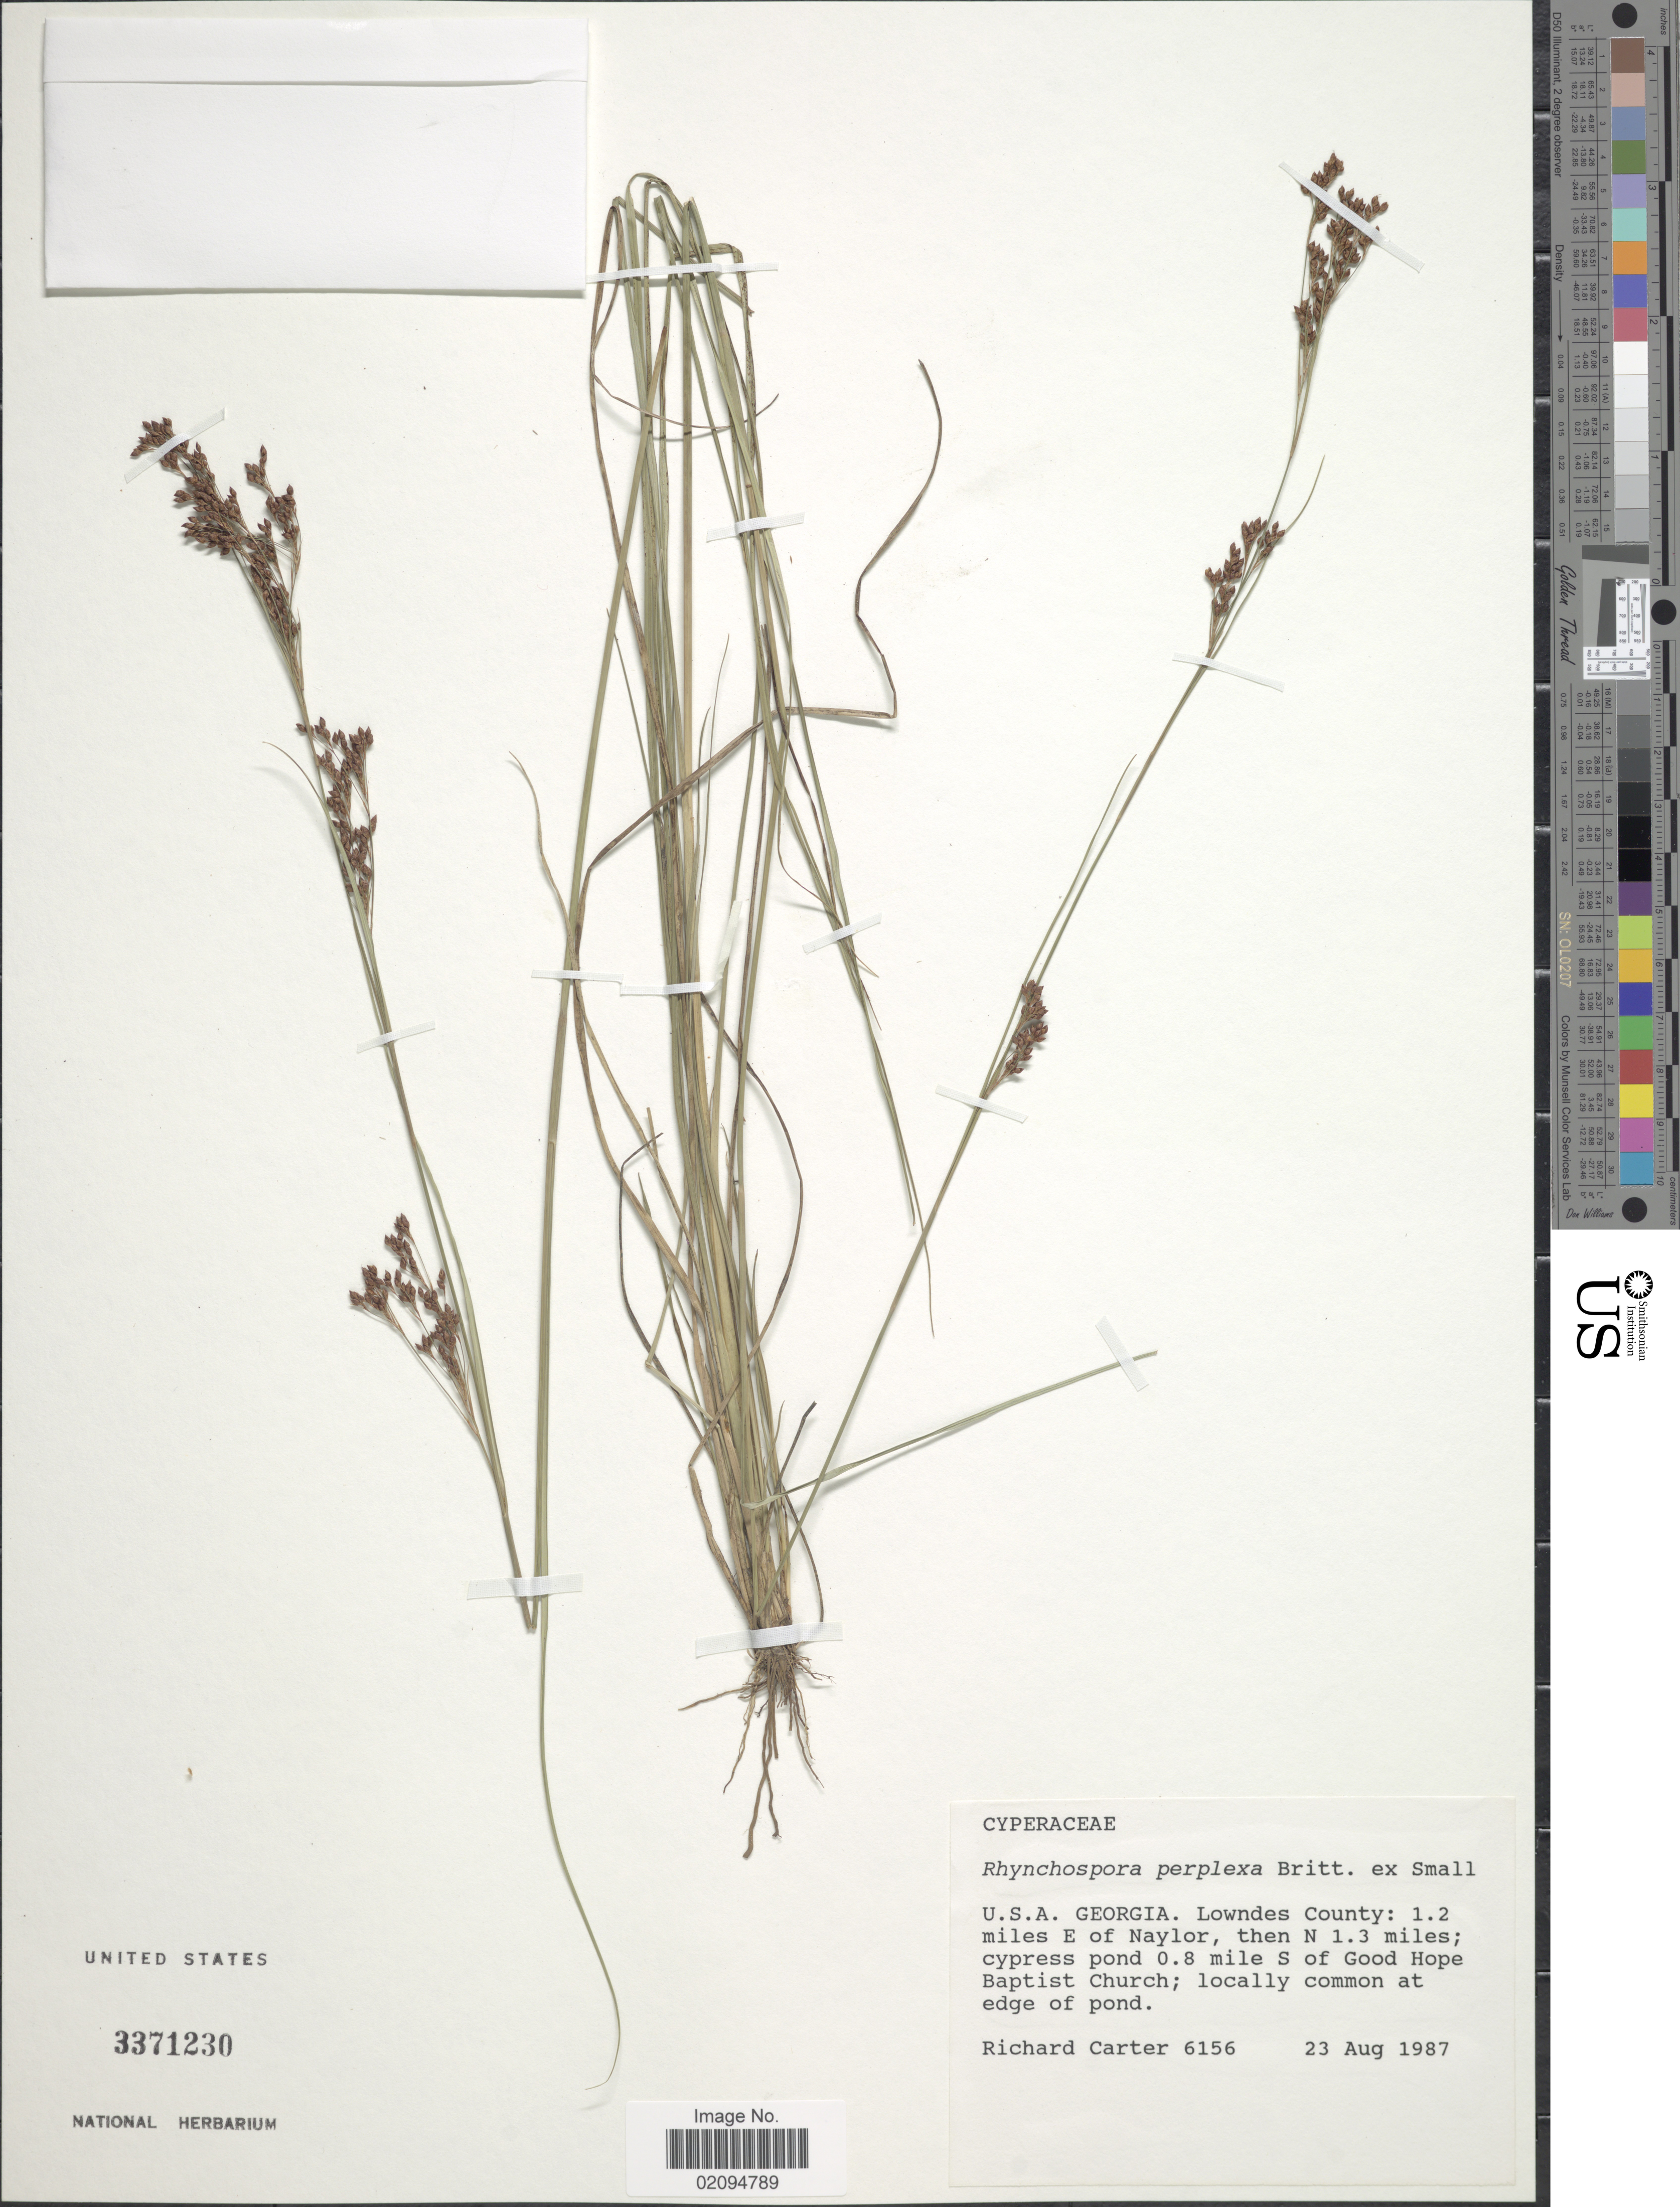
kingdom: Plantae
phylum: Tracheophyta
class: Liliopsida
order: Poales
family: Cyperaceae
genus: Rhynchospora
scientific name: Rhynchospora perplexa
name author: Britton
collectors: R. Carter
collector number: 6156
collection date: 1987-08-23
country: United States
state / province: Georgia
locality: Lowndes County: 1.2 miles E of Naylor, then N. 1.3 miles; cypress pond 0.8 mile S of Good Hope Baptist Church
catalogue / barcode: US 3371230